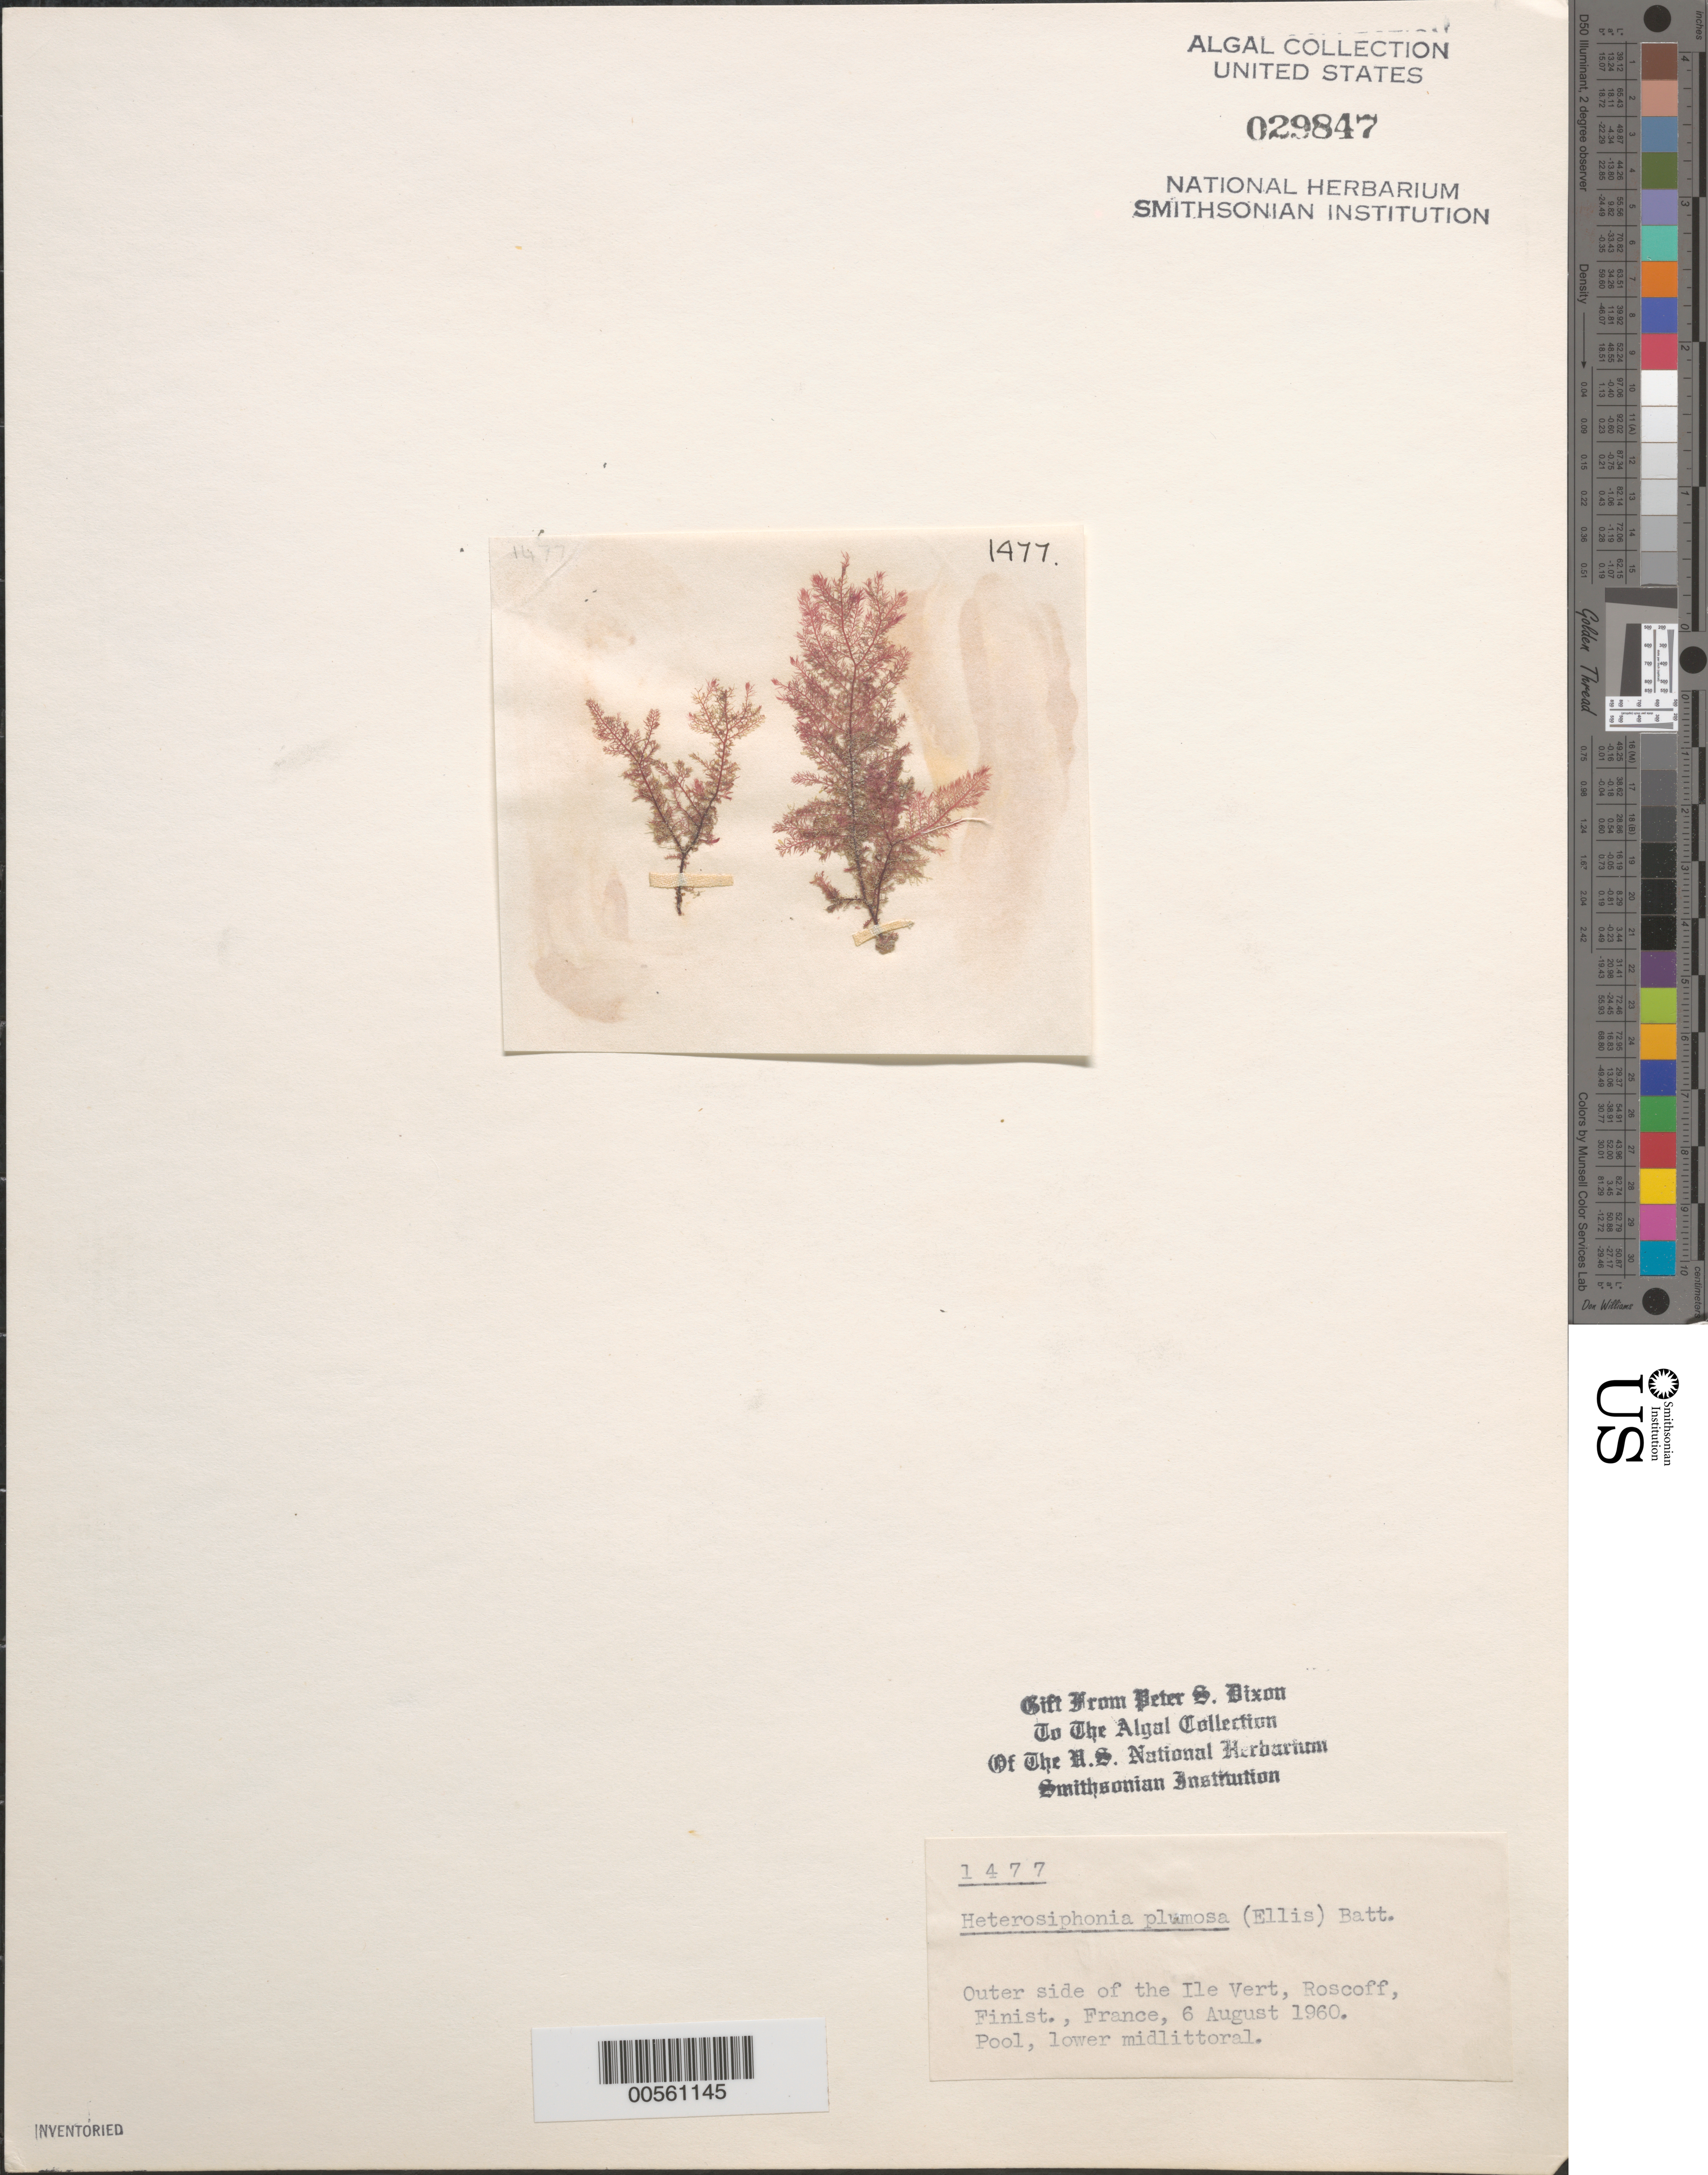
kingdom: Plantae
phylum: Rhodophyta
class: Florideophyceae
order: Ceramiales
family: Dasyaceae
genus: Heterosiphonia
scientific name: Heterosiphonia plumosa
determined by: Dixon, P. S.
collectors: P. S. Dixon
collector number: PSD 1477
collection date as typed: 06 Aug 1960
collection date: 1960-08-06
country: France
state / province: Bretagne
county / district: Finistère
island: Ile Verte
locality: Roscoff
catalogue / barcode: US 29847